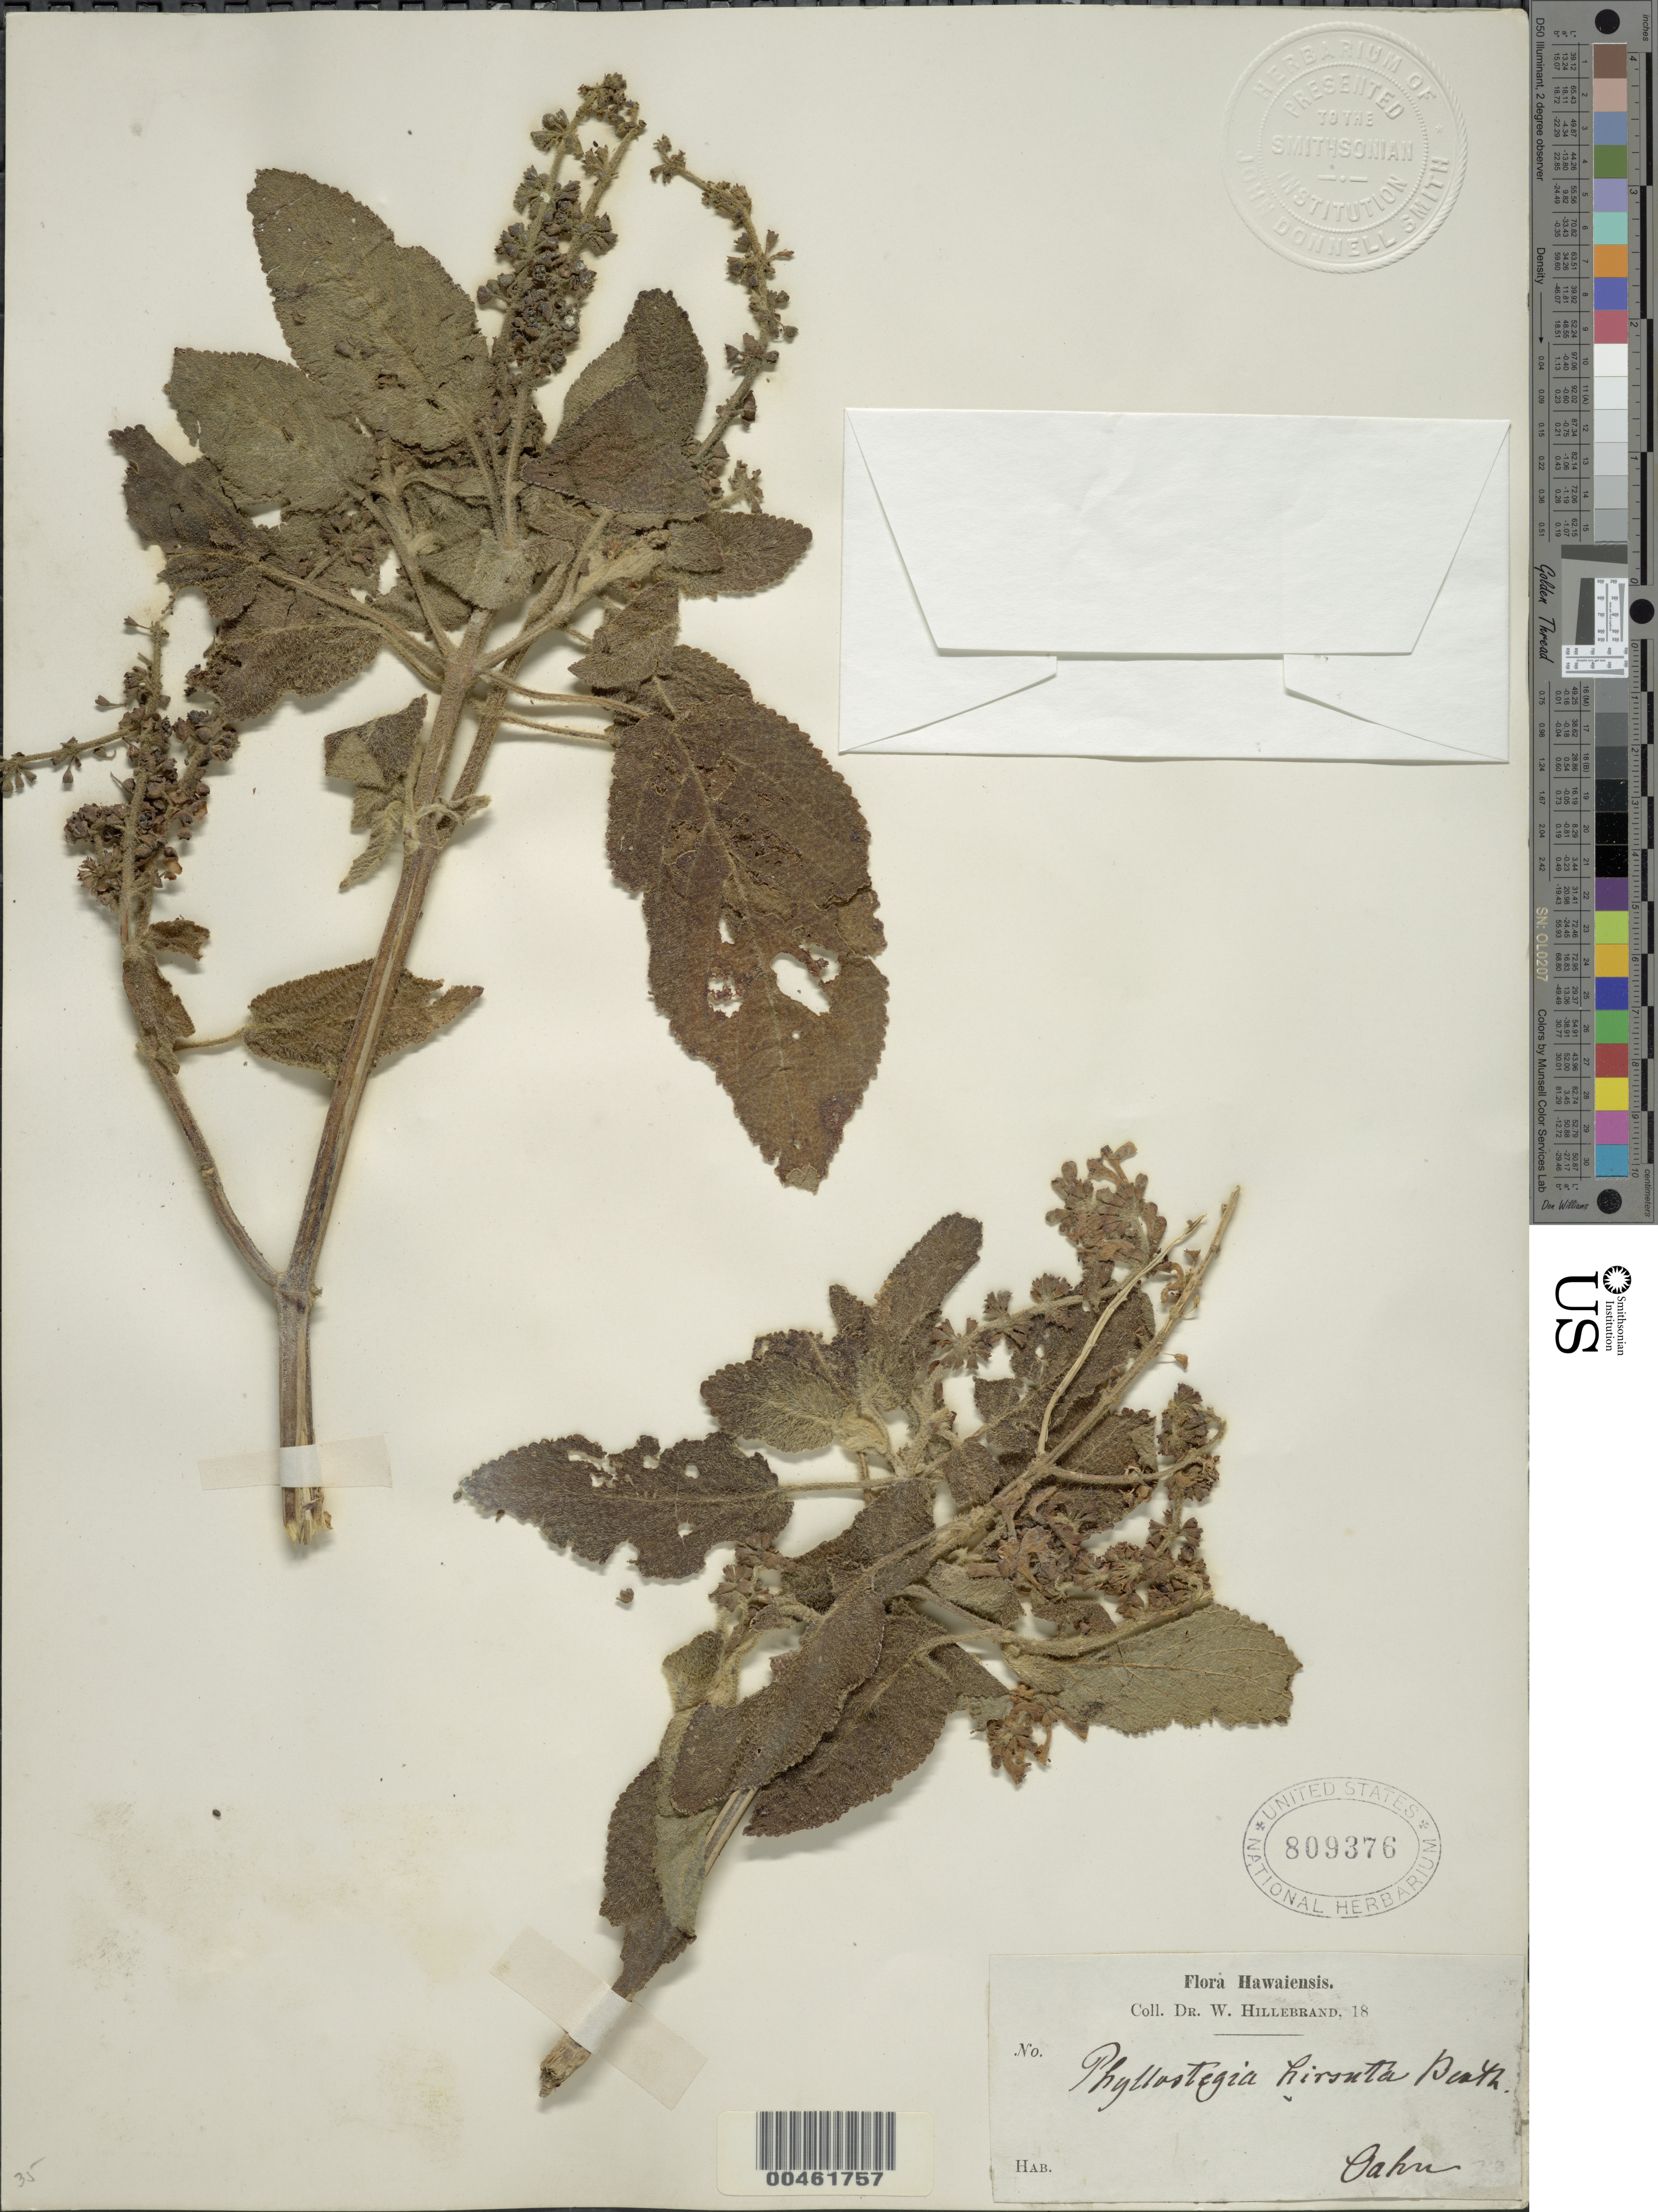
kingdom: Plantae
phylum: Tracheophyta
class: Magnoliopsida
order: Lamiales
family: Lamiaceae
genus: Phyllostegia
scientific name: Phyllostegia hirsuta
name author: Benth.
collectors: W. Hillebrand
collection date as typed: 18??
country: United States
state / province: Hawaii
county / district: Honolulu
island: Oahu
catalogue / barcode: US 809376